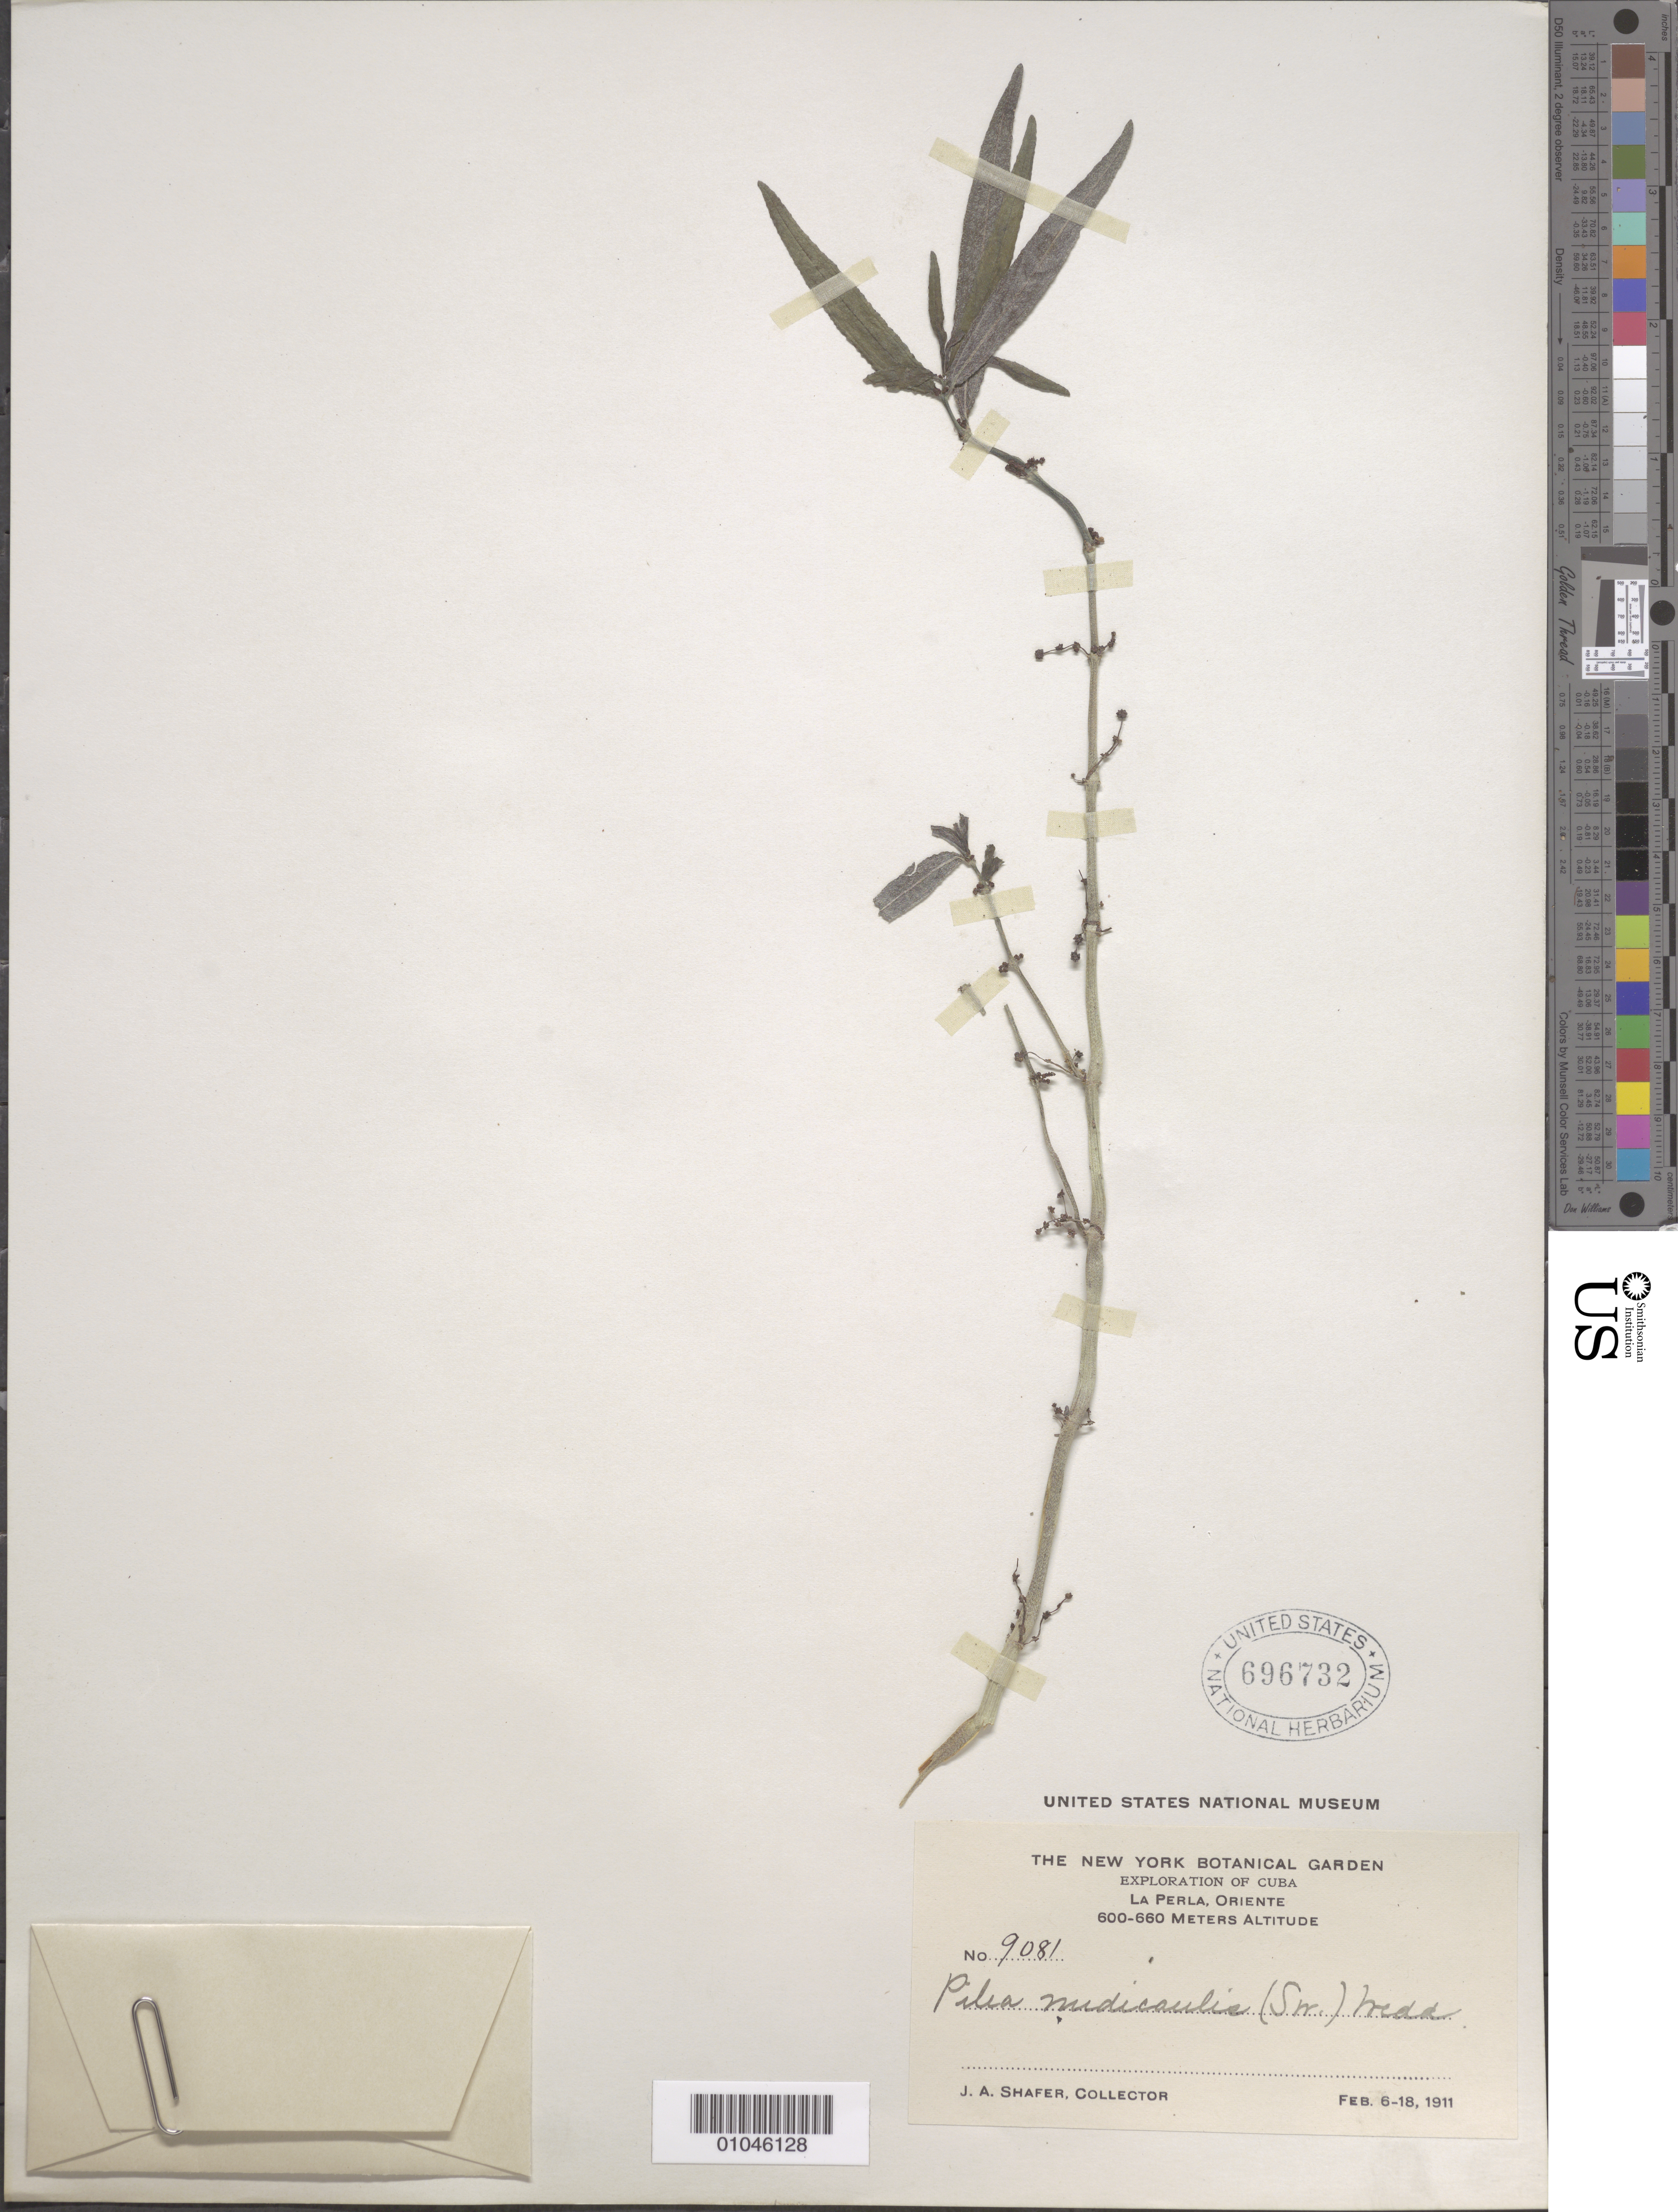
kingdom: Plantae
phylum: Tracheophyta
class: Magnoliopsida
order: Rosales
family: Urticaceae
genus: Pilea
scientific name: Pilea nudicaulis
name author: (Sw.) Wedd.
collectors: J. A. Shafer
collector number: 9081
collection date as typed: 06 Feb 1911 to 18 Feb 1911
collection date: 1911-02-06/1911-02-18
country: Cuba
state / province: Oriente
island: Cuba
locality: La Perla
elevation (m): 600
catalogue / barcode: US 696732